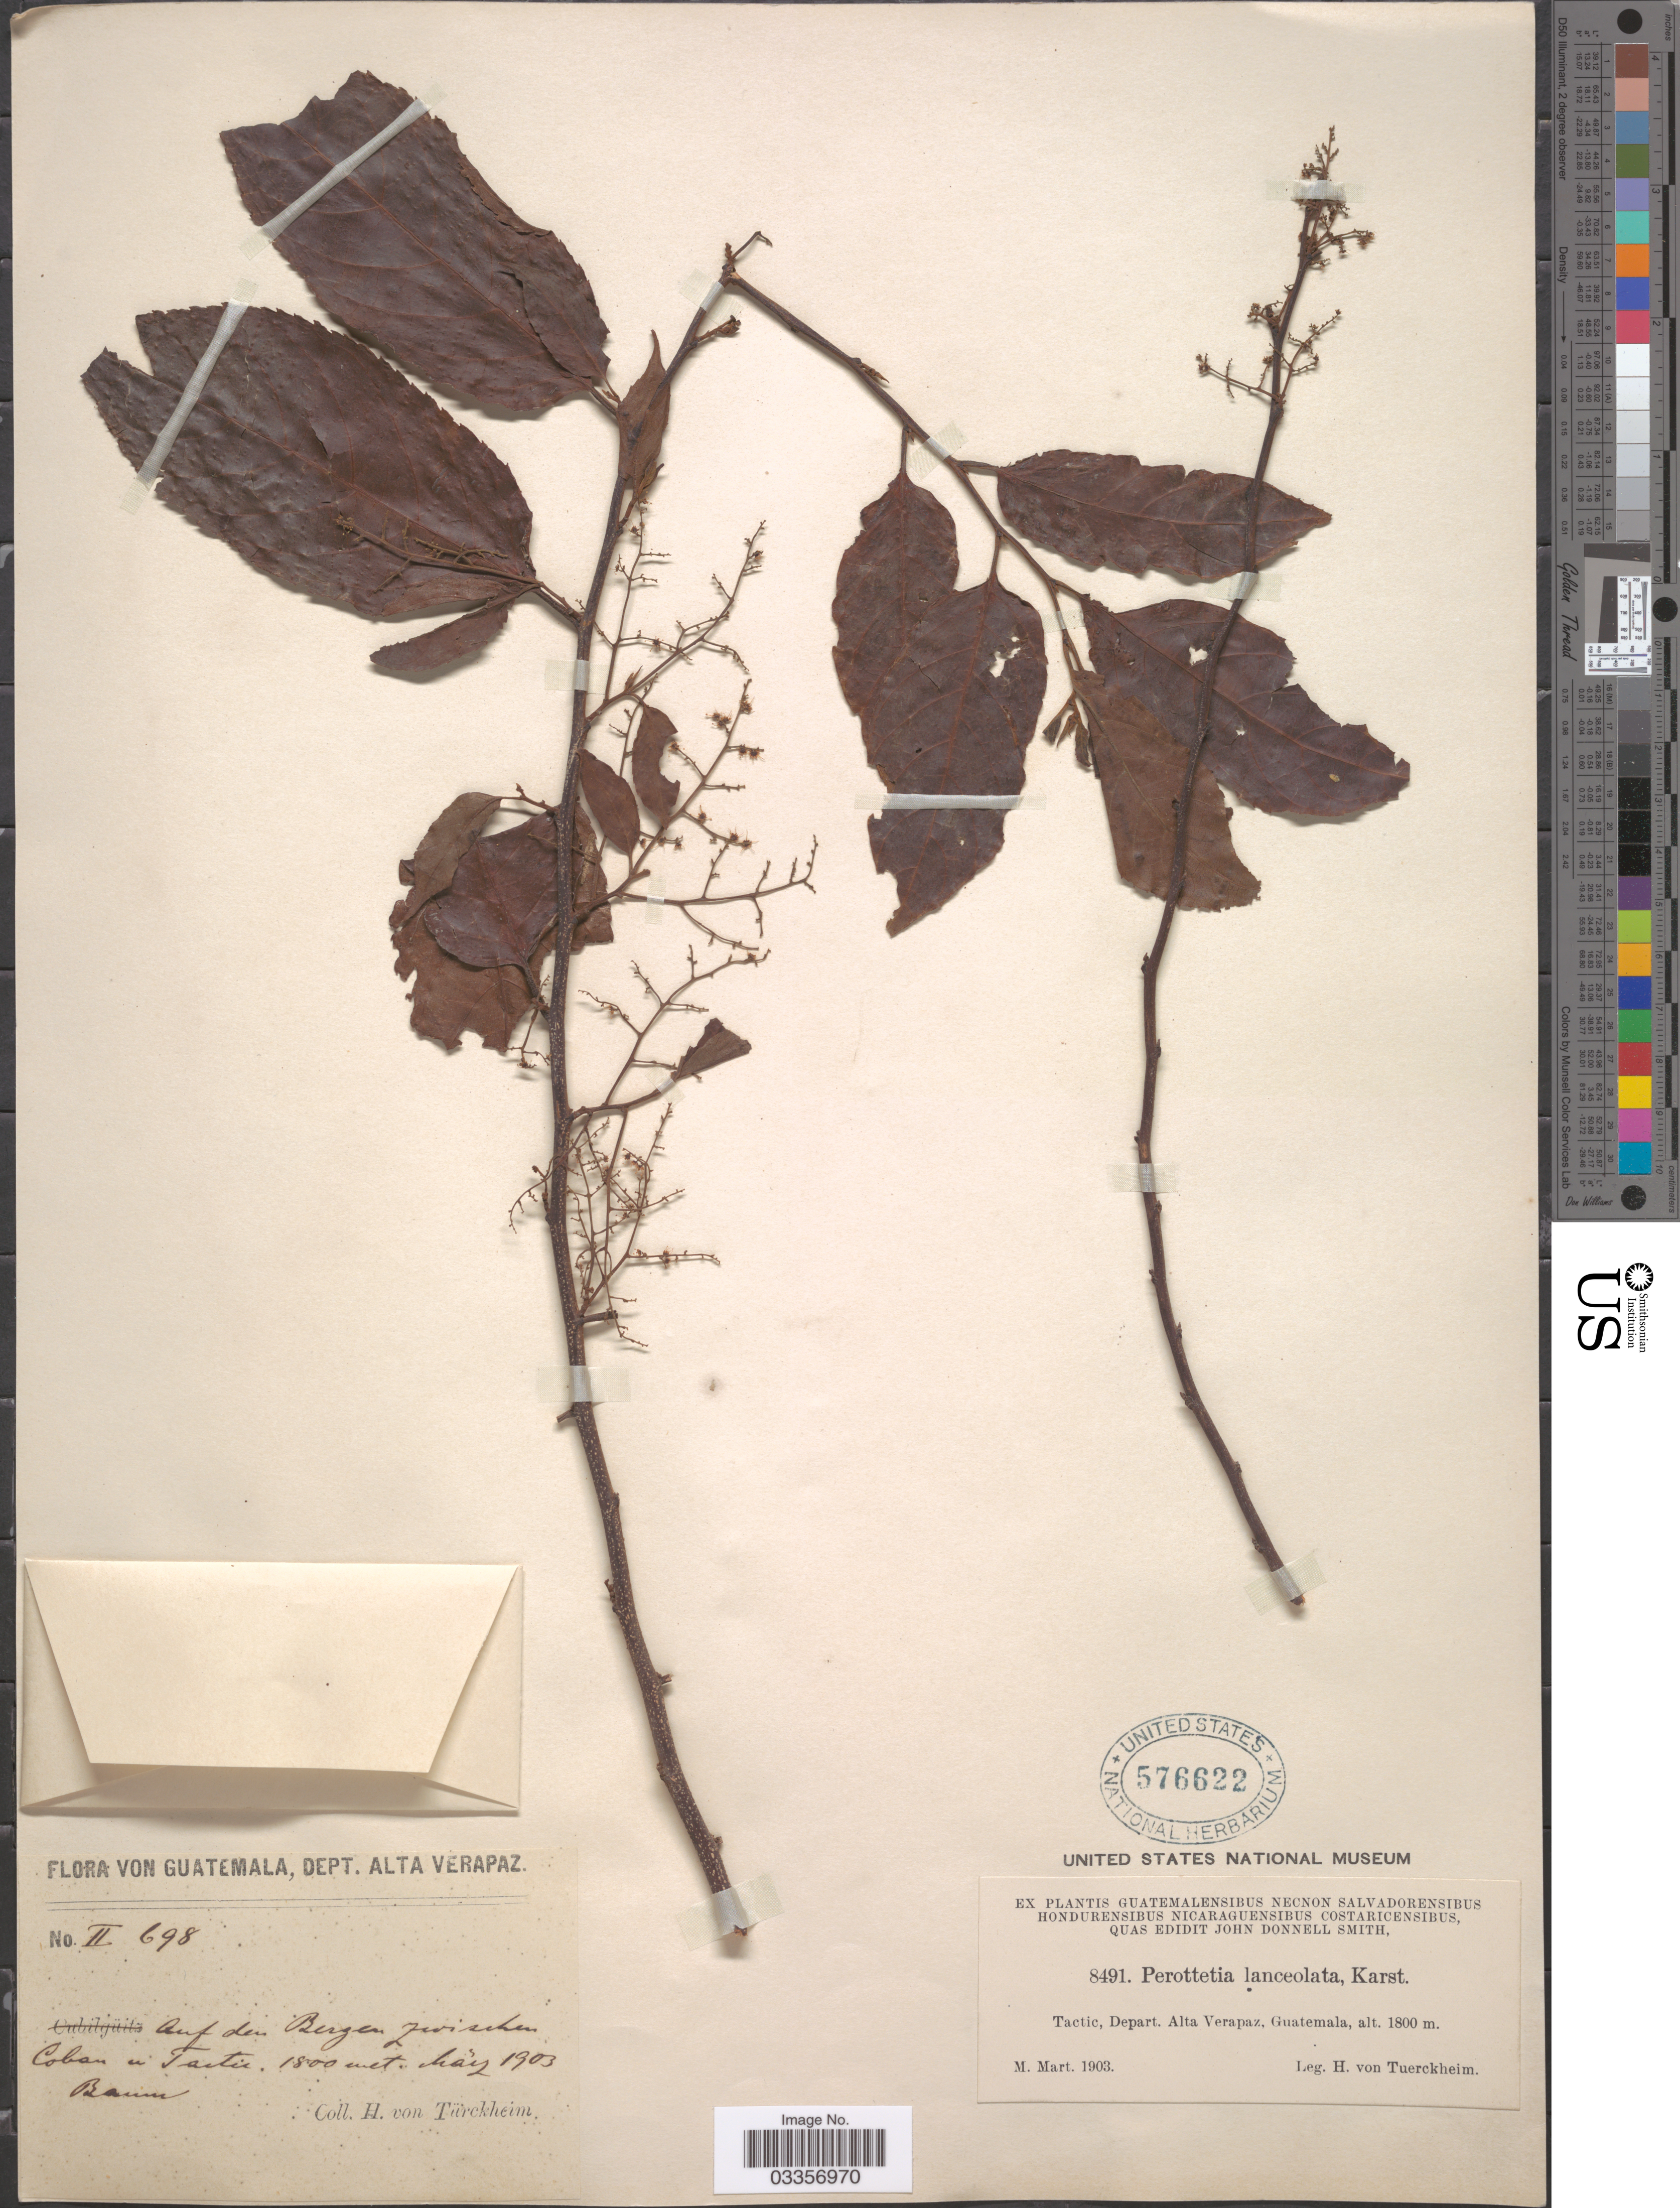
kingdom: Plantae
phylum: Tracheophyta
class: Magnoliopsida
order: Huerteales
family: Dipentodontaceae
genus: Perrottetia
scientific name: Perrottetia glabrata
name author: Rose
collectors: H. von Türckheim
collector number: II 698/8491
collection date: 1903-03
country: Guatemala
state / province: Alta Verapaz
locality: Tactic, Depart. Alta Verapaz. Auf den Bergen zwischen Coban in Tactic.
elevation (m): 1800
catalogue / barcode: US 576622